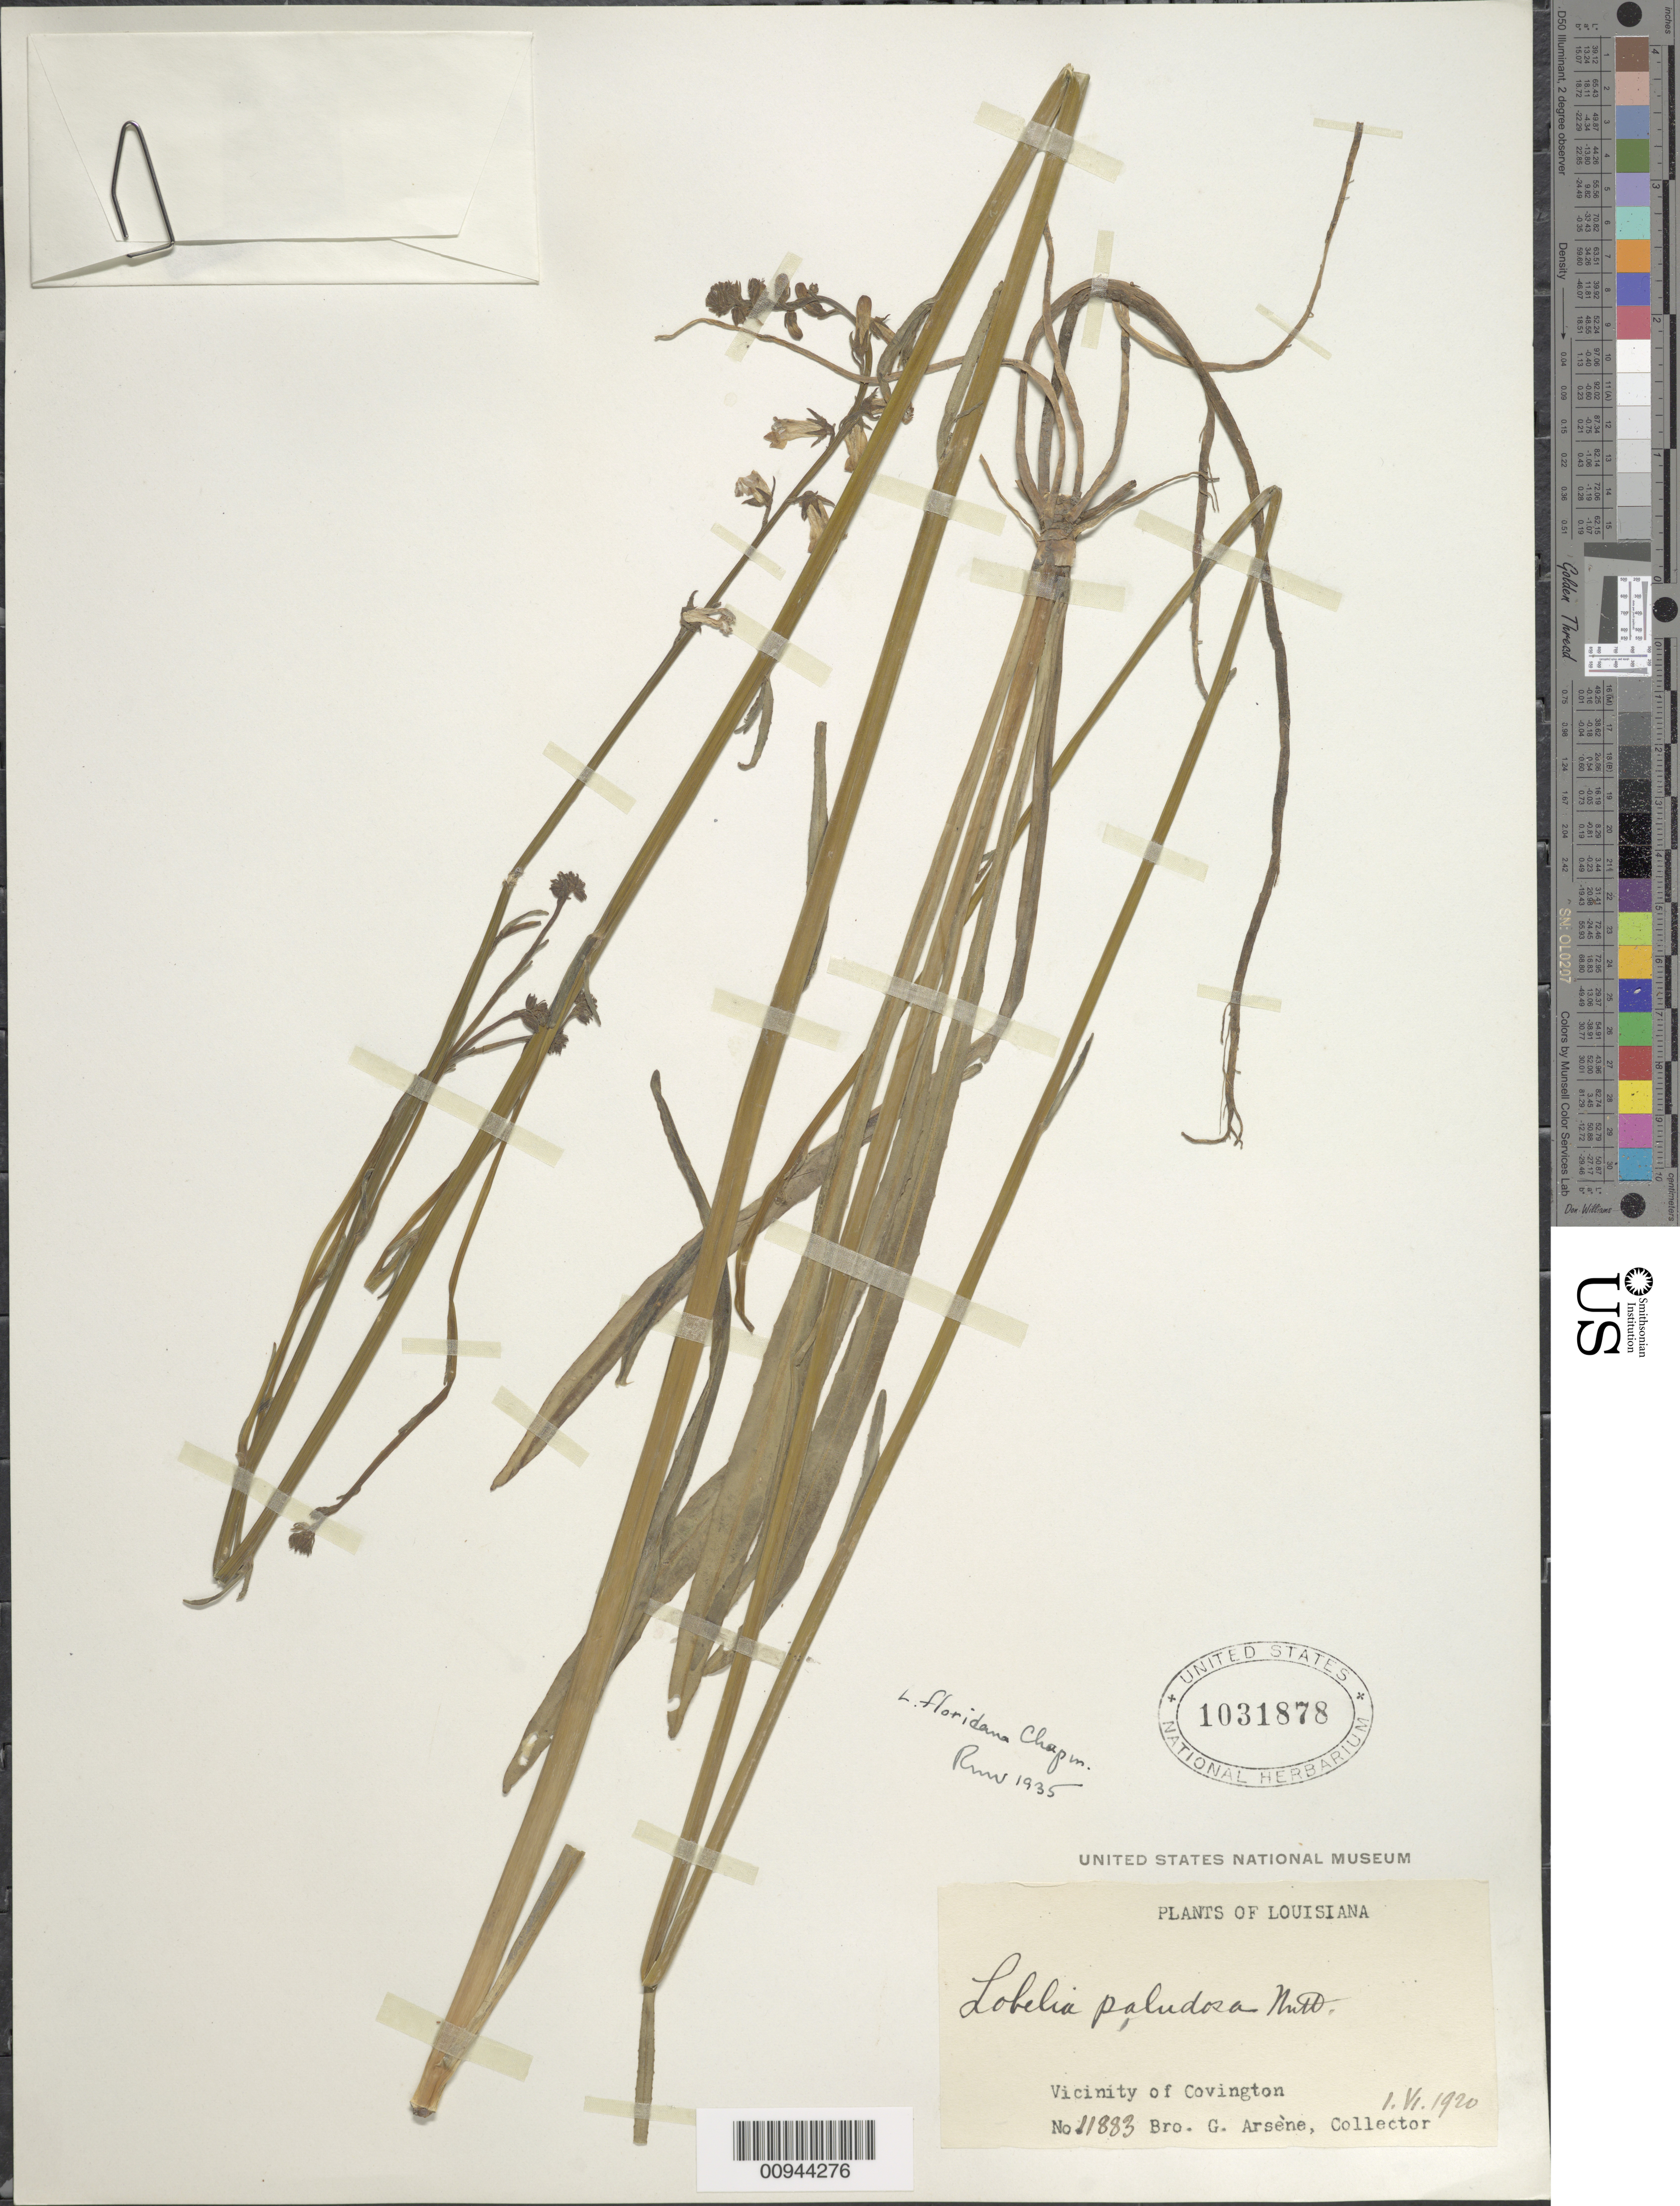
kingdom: Plantae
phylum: Tracheophyta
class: Magnoliopsida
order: Asterales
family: Campanulaceae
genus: Lobelia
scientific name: Lobelia floridana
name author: Chapm.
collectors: Bro. G. Arsène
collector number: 11883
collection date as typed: I.VI.1920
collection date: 1920-06-01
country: United States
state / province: Louisiana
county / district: St. Tammany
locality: Covington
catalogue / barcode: US 1031878